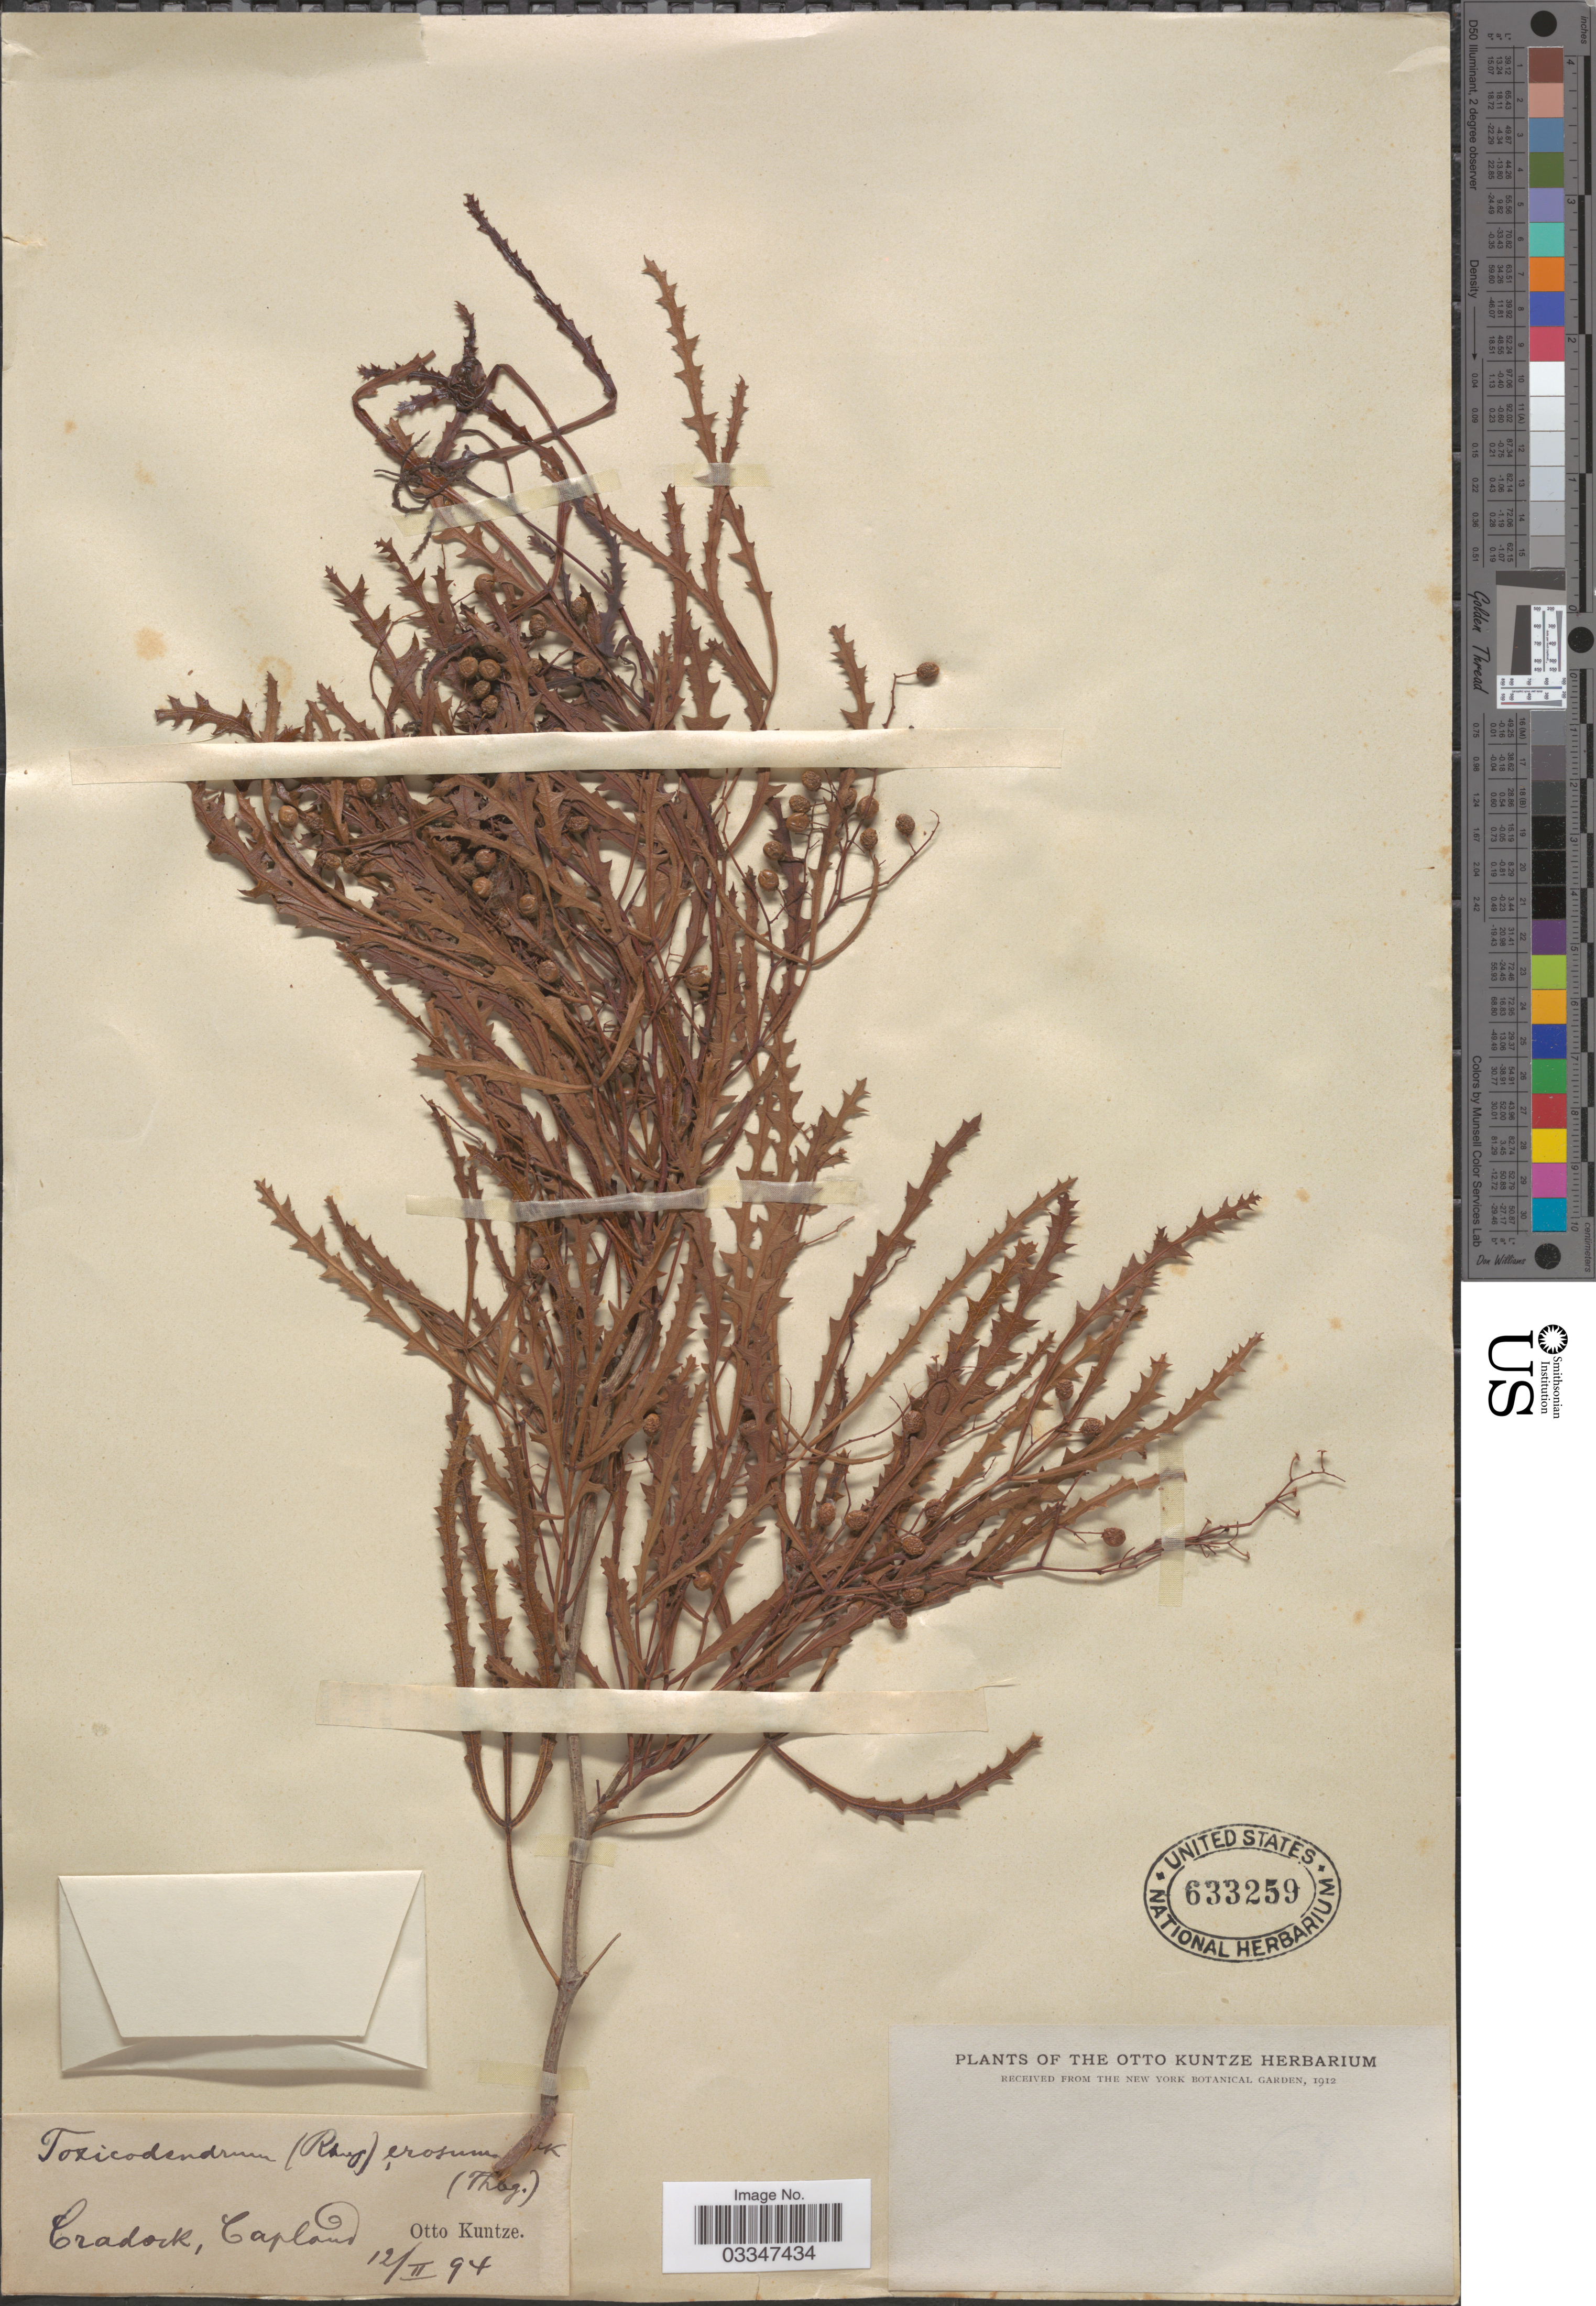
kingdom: Plantae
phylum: Tracheophyta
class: Magnoliopsida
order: Sapindales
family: Anacardiaceae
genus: Rhus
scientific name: Rhus erosa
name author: Thunb.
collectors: C.E.O. Kuntze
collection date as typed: Transcribed d/m/y: 12/2/94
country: South Africa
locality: Cradock, Capland.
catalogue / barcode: US 633259